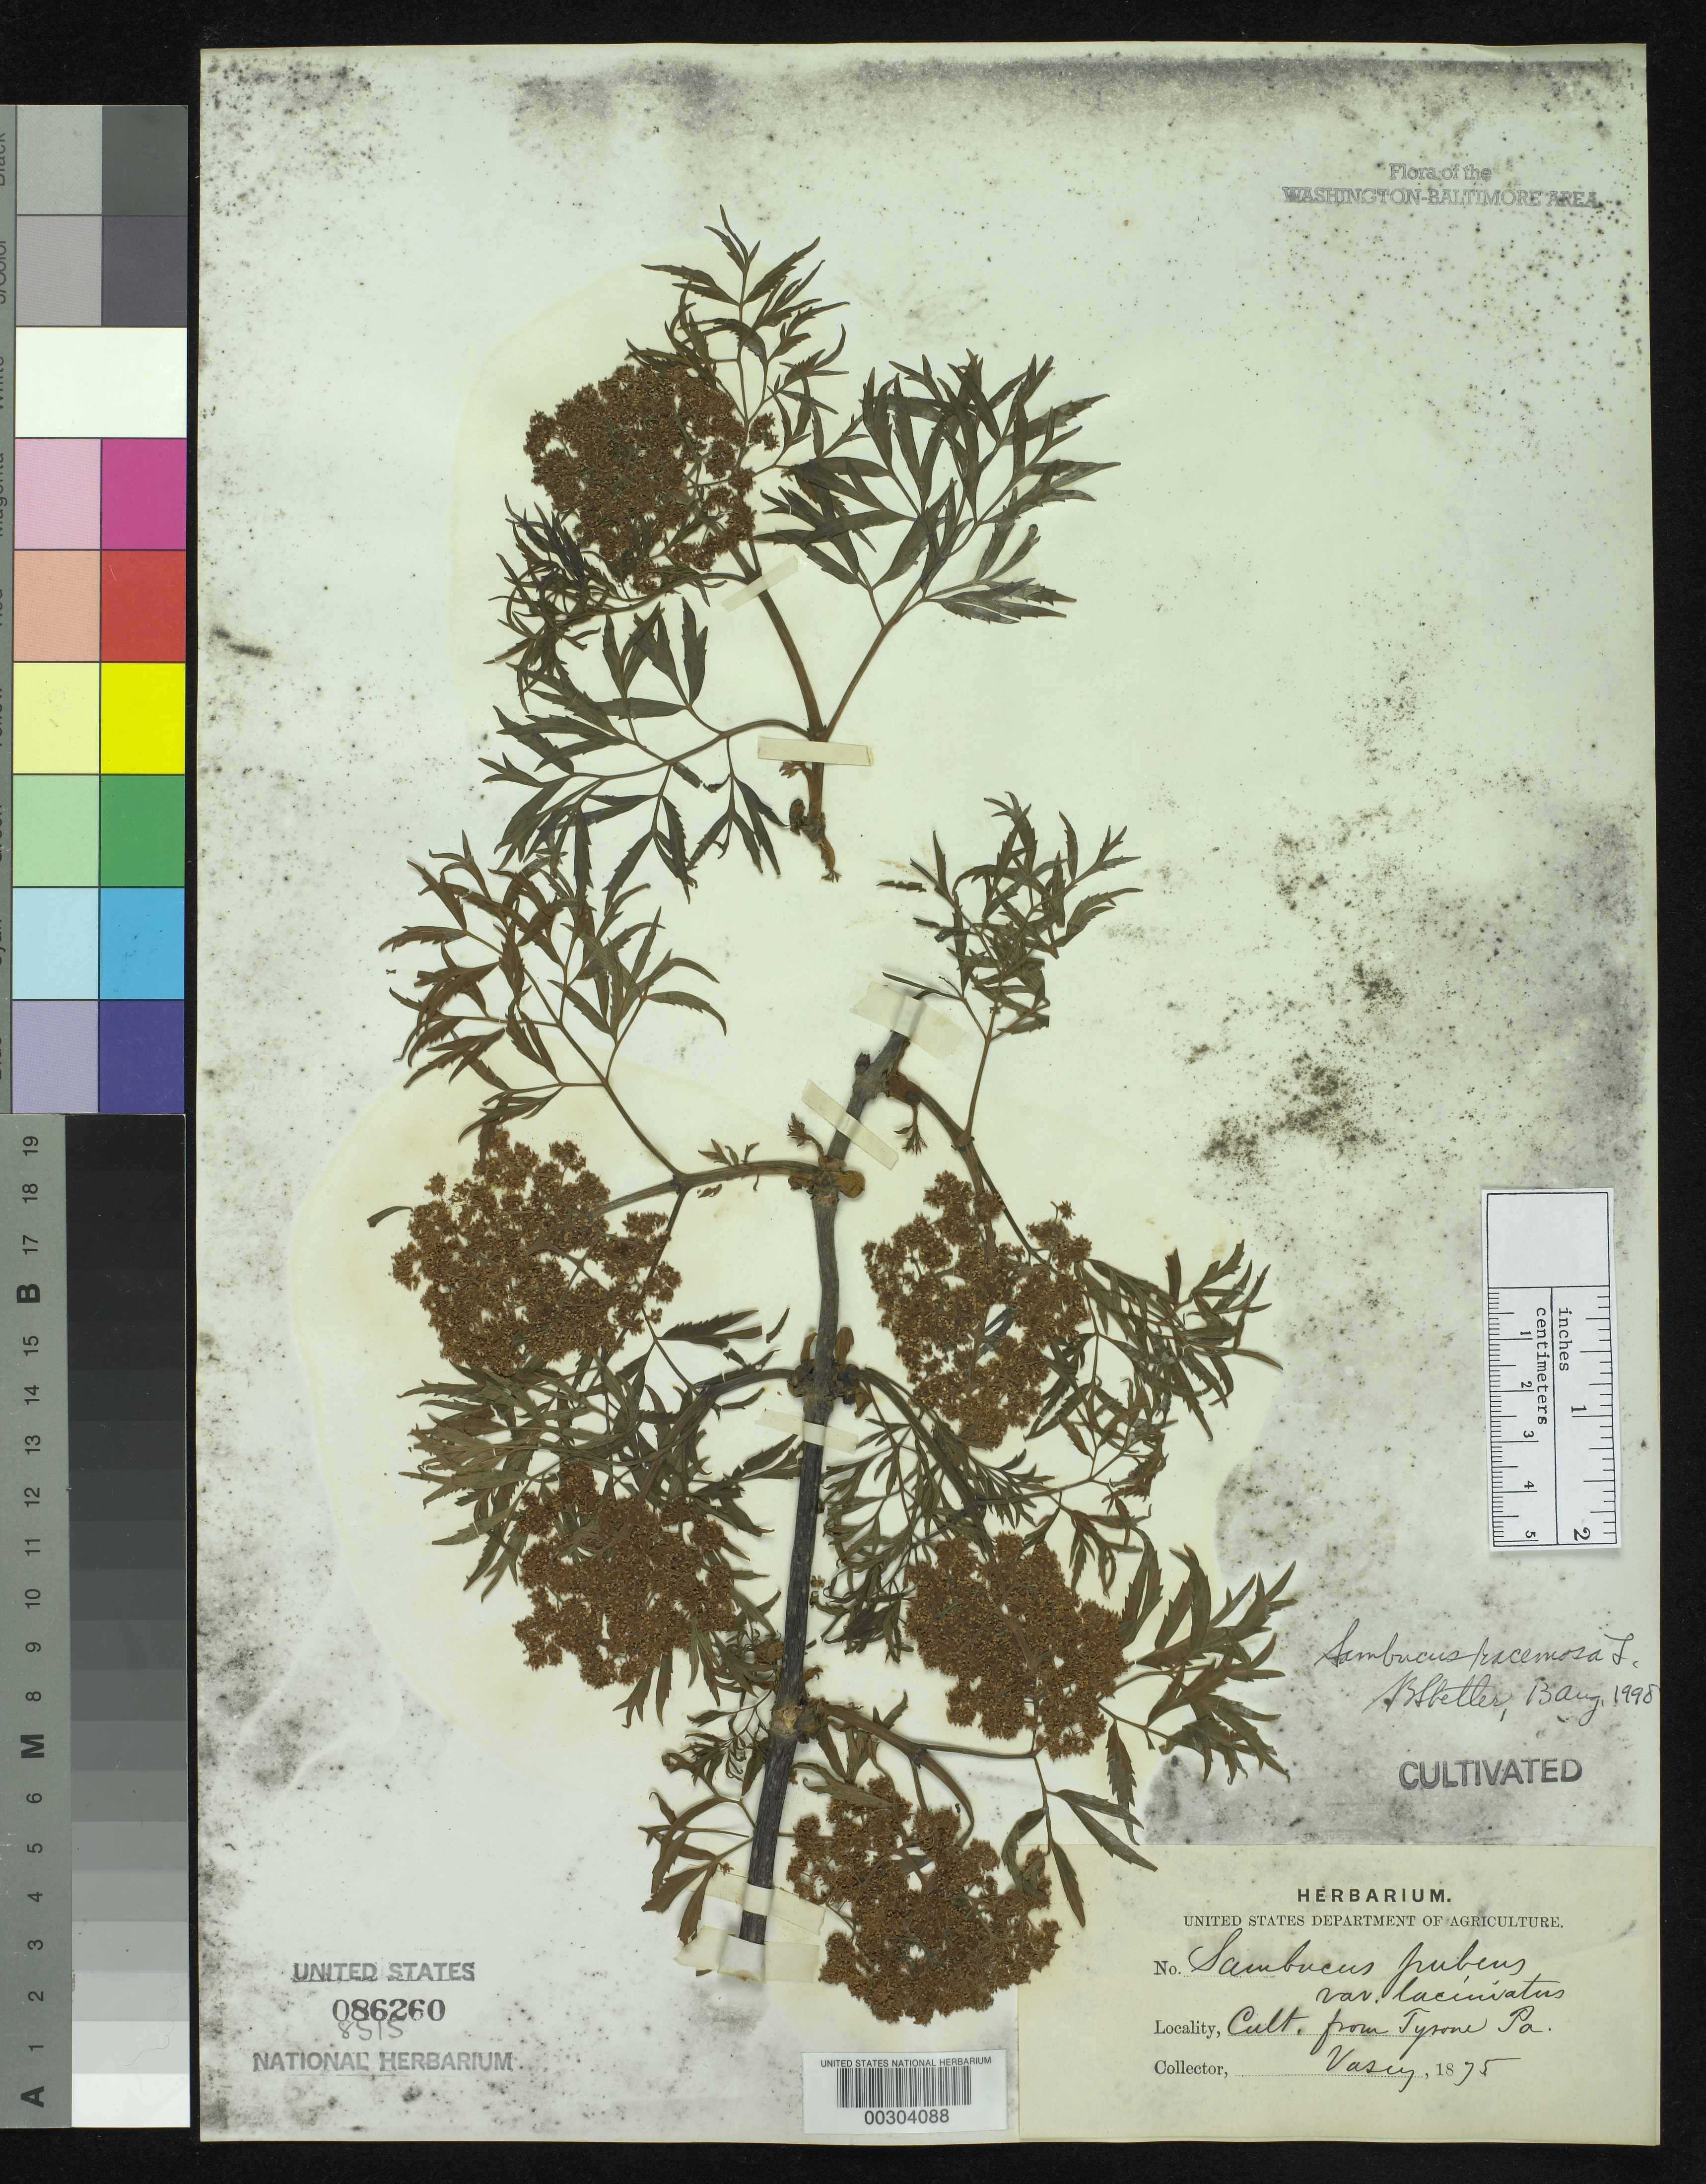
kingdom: Plantae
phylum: Tracheophyta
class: Magnoliopsida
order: Dipsacales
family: Viburnaceae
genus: Sambucus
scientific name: Sambucus racemosa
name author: L.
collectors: G. R. Vasey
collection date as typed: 1875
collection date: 1875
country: United States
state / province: District of Columbia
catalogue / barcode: US 86260